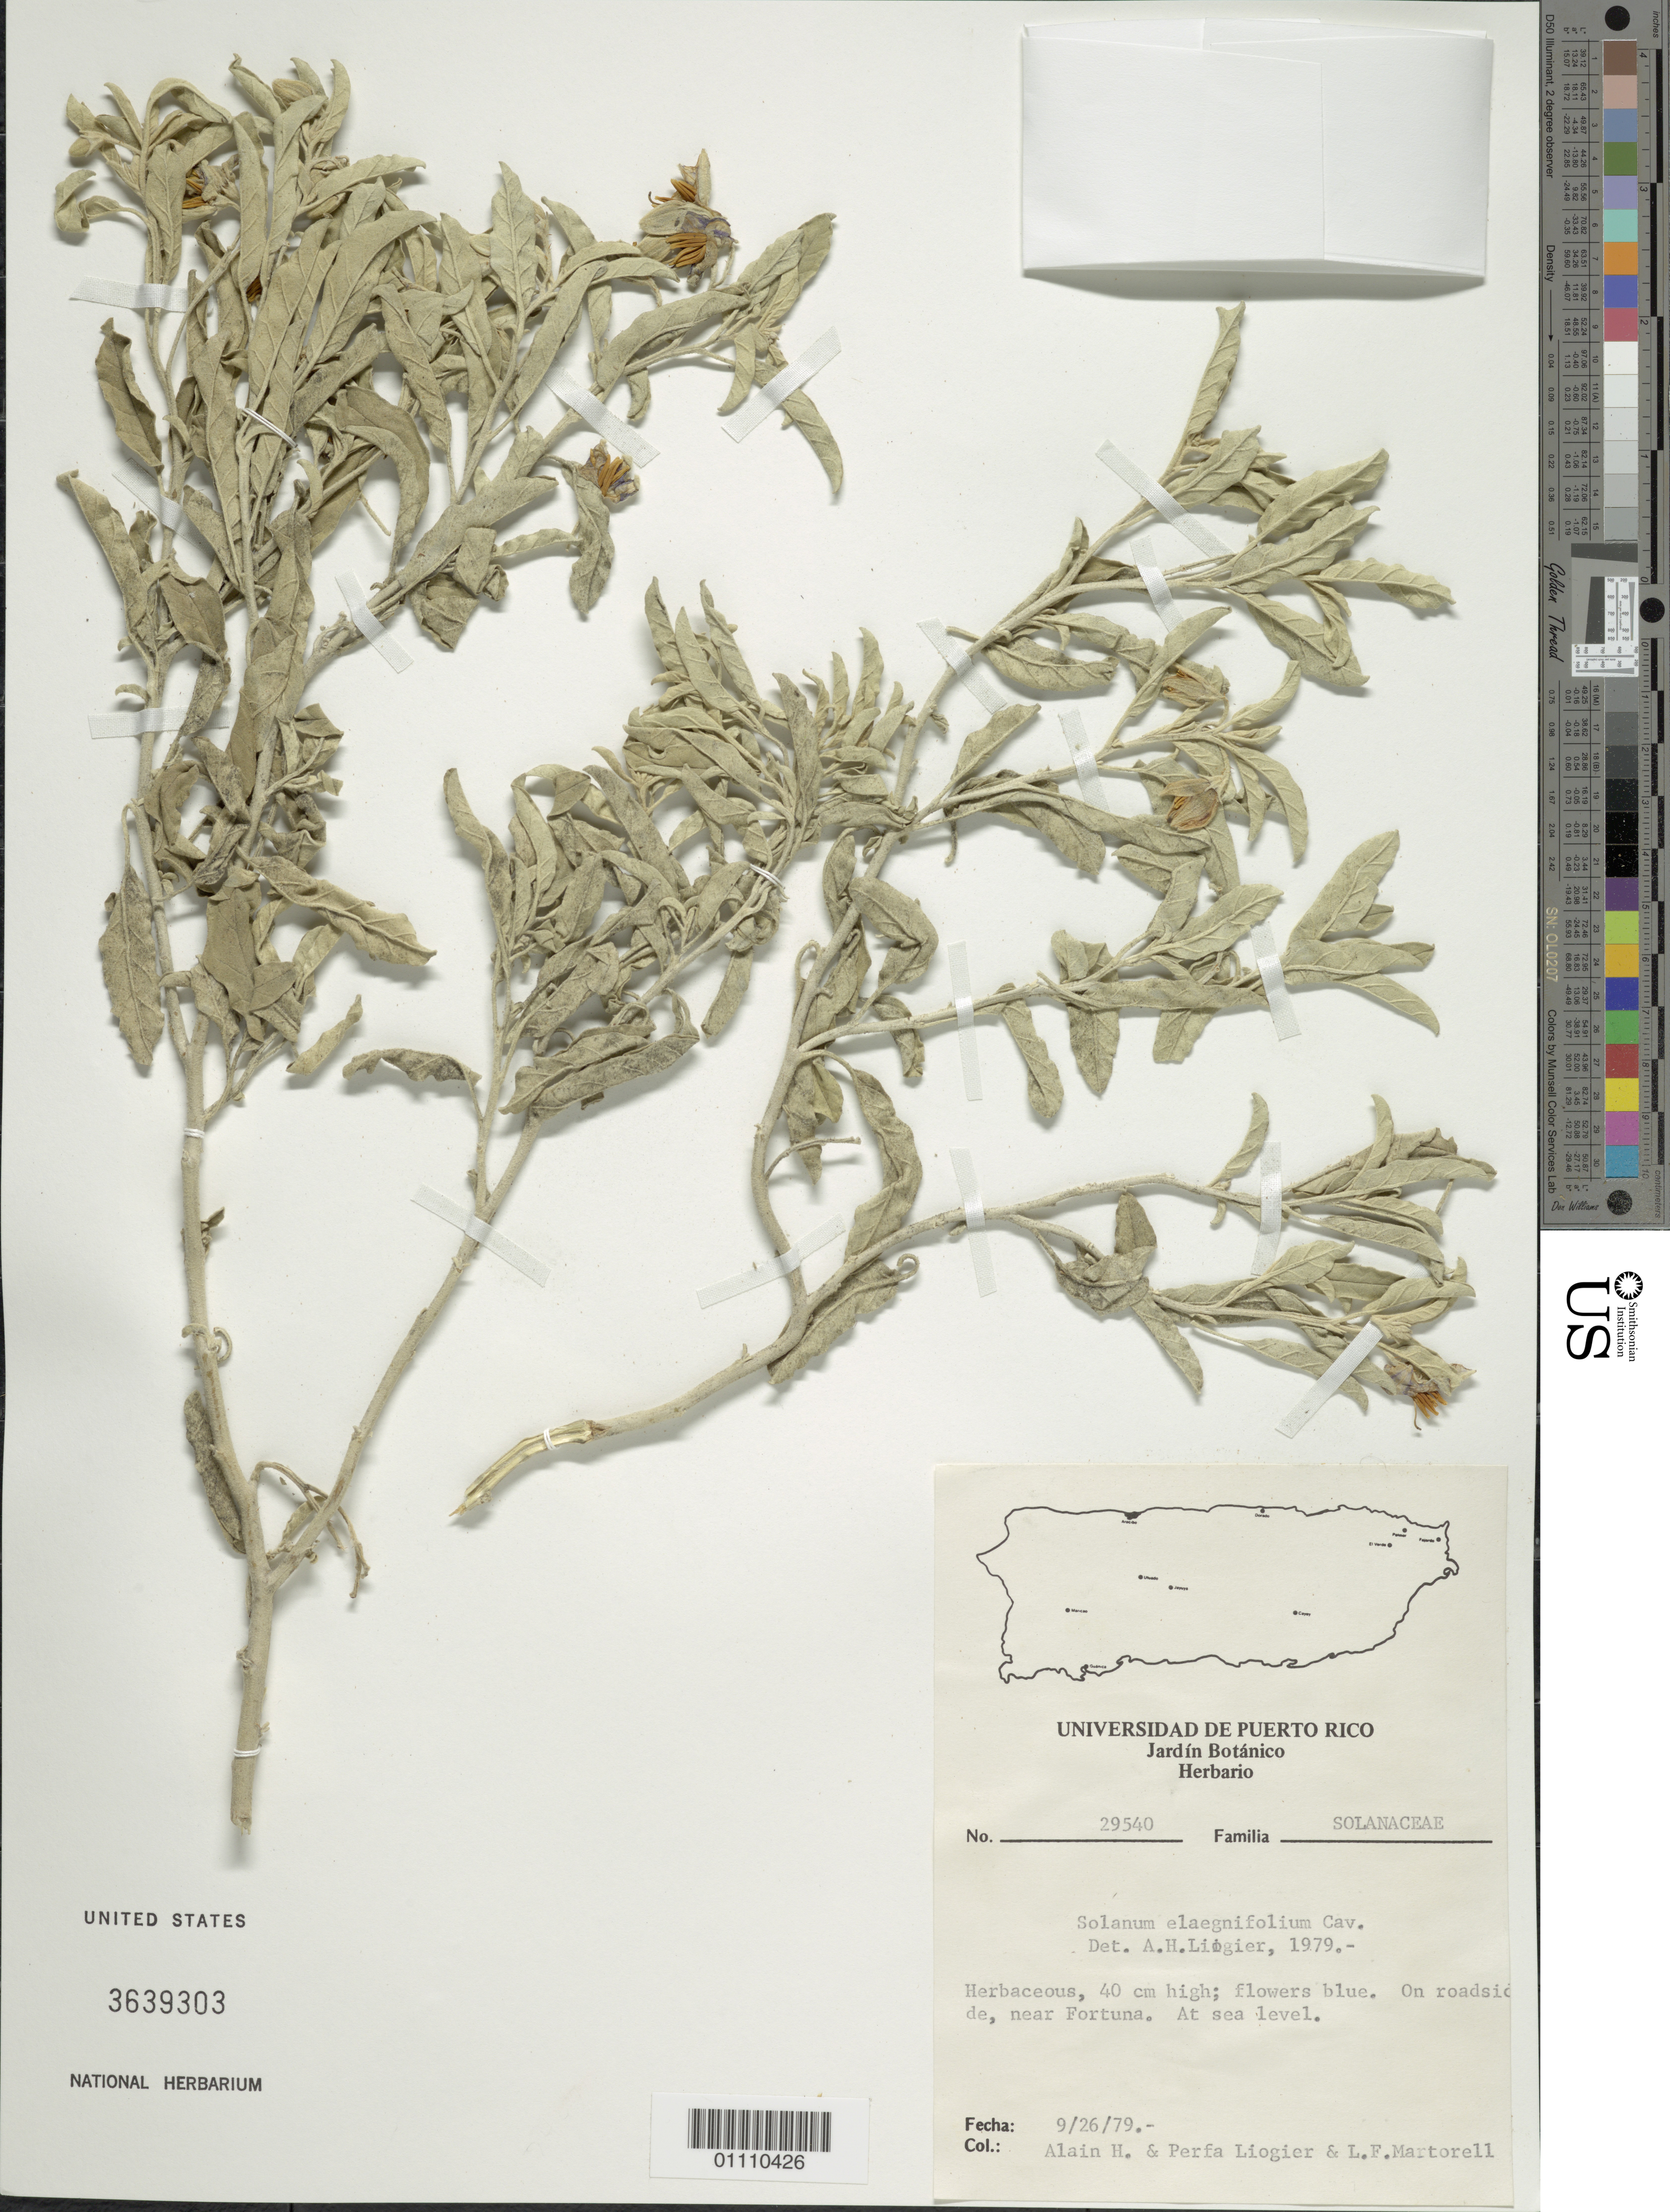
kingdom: Plantae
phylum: Tracheophyta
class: Magnoliopsida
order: Solanales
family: Solanaceae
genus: Solanum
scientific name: Solanum elaeagnifolium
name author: Cav.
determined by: Liogier, Alain H.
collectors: A. H. Liogier, M. P. Liogier & L. Martorell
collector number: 29540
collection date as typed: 26 Sep 1979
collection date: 1979-09-26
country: Puerto Rico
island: Puerto Rico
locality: Fortuna, near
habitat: On roadside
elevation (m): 0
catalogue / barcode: US 3639303